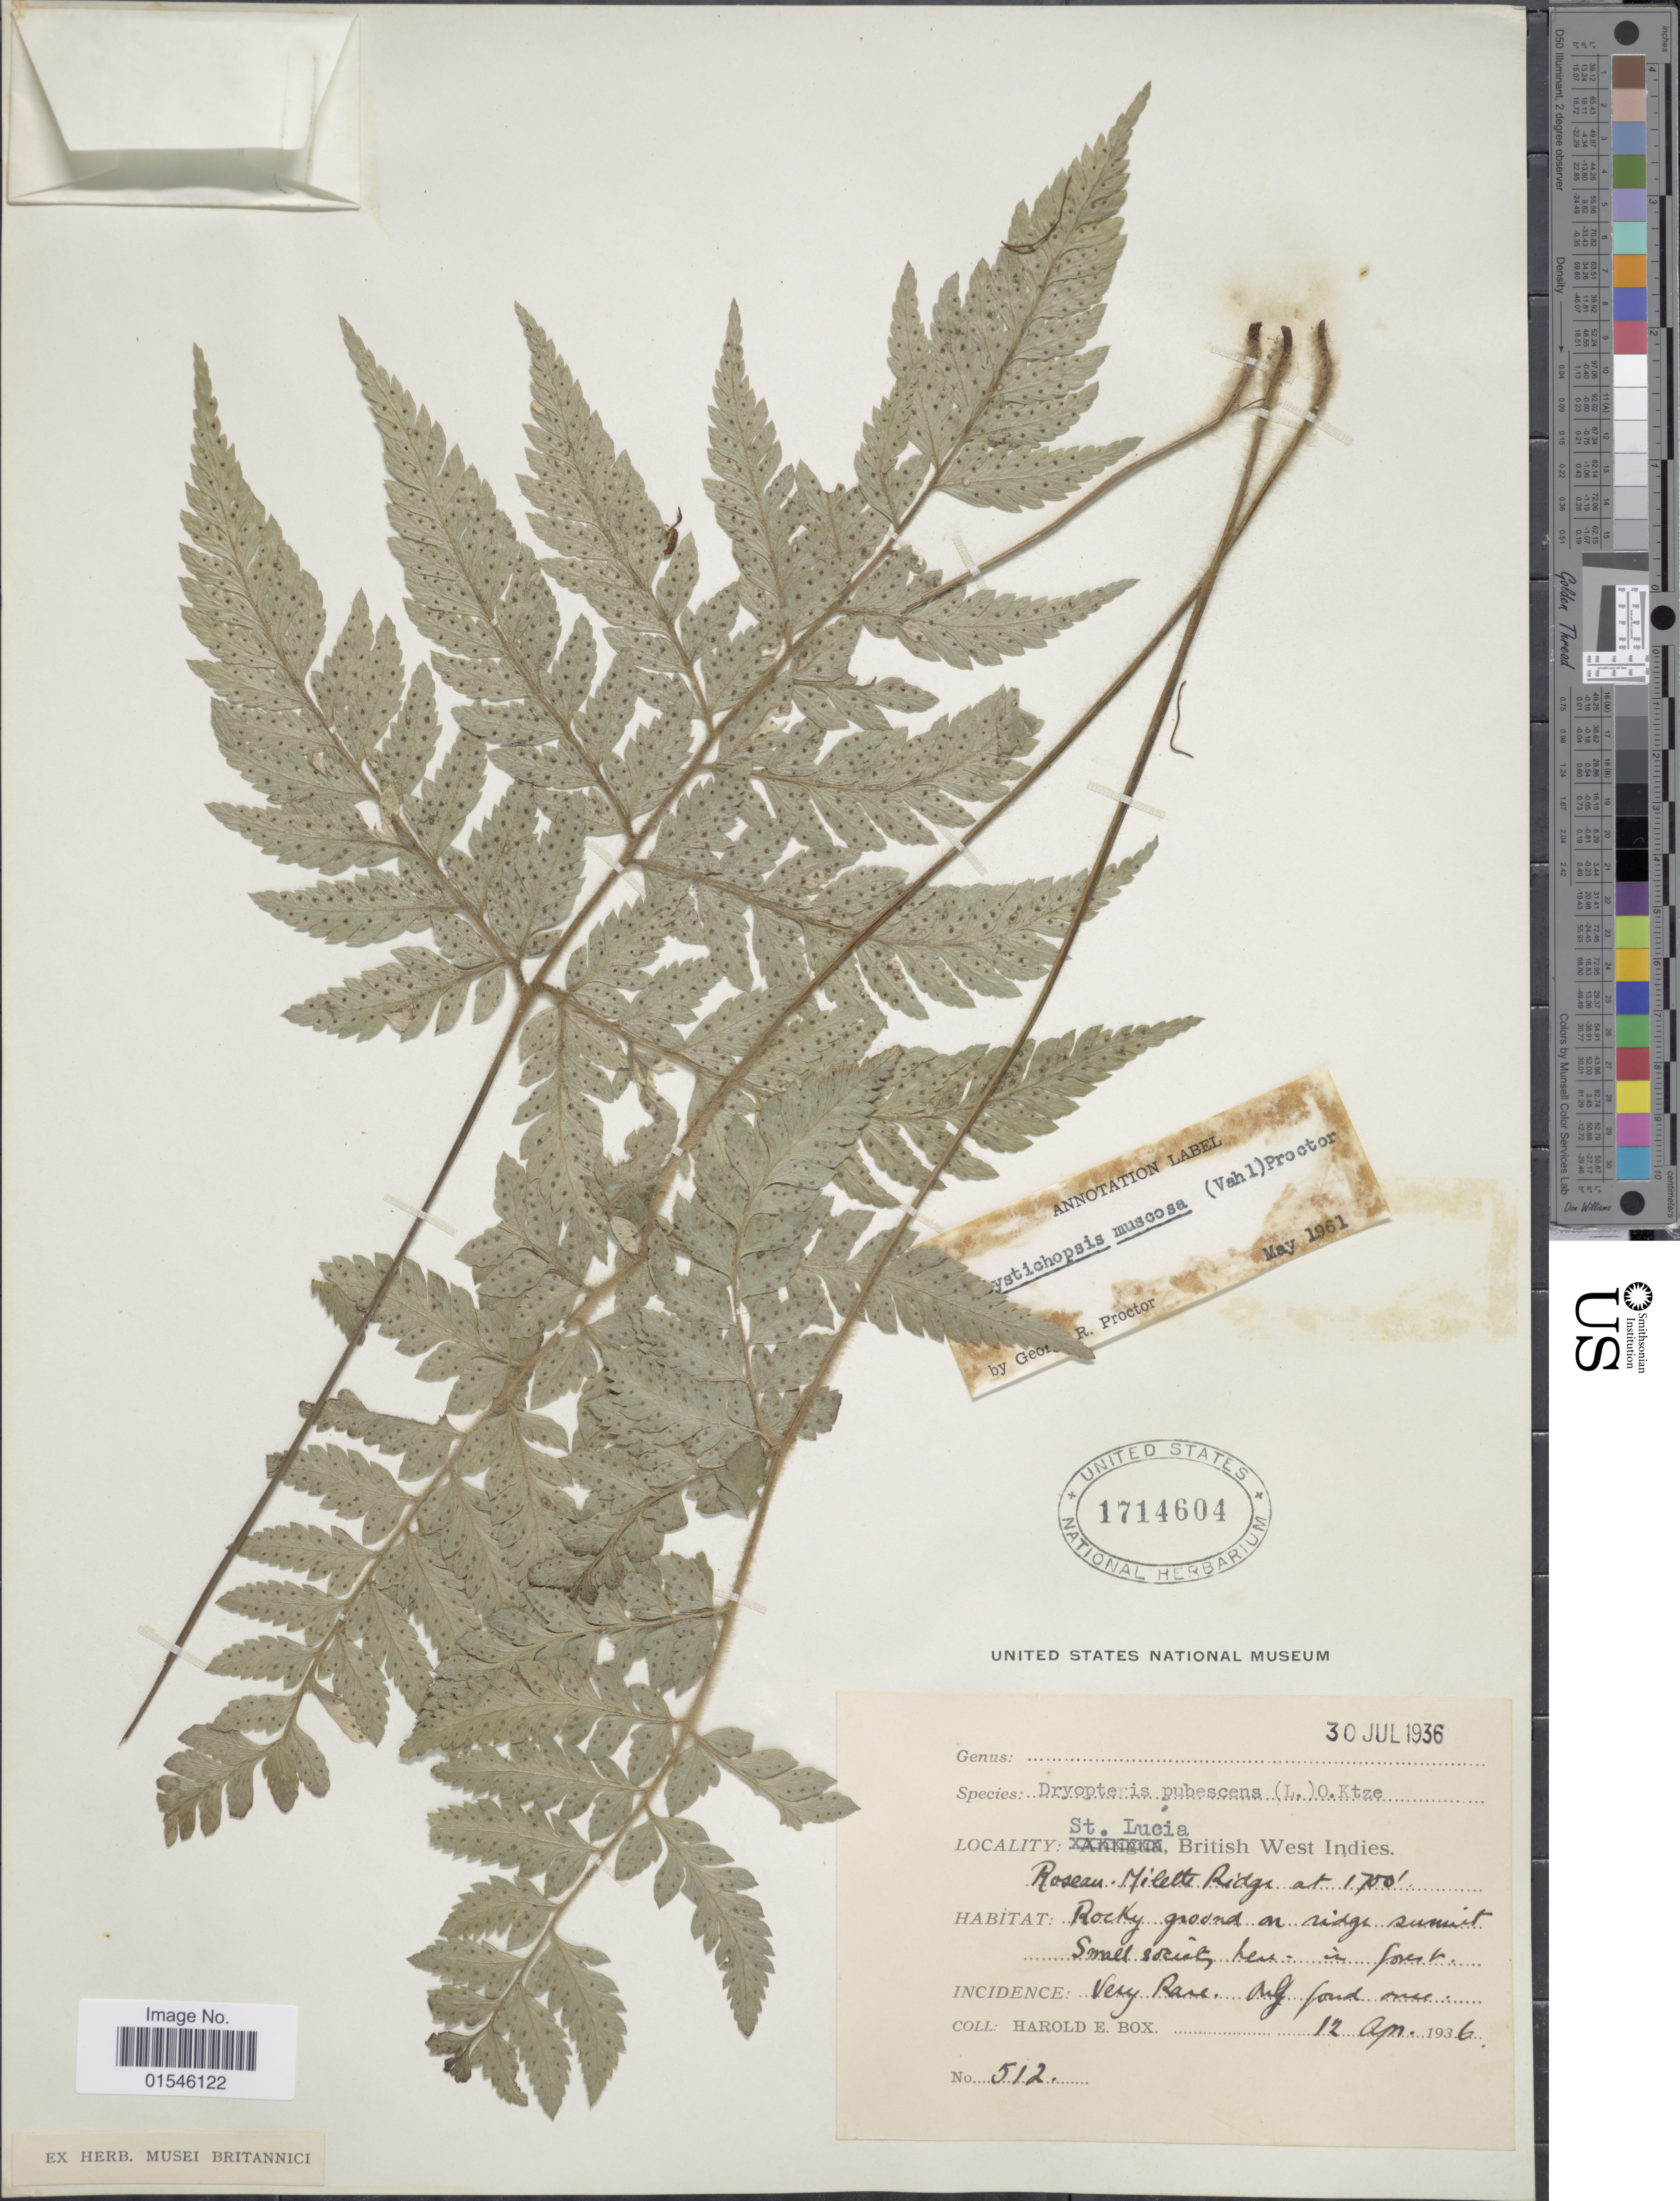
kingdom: Plantae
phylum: Tracheophyta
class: Polypodiopsida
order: Polypodiales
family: Dryopteridaceae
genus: Polystichopsis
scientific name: Polystichopsis pubescens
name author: (L.) C.V. Morton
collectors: H. E. Box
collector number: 512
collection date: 1936-04-12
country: St. Lucia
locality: St Lucia, british West Indies, Roseau Milette Ridge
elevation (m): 518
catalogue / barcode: US 1714604